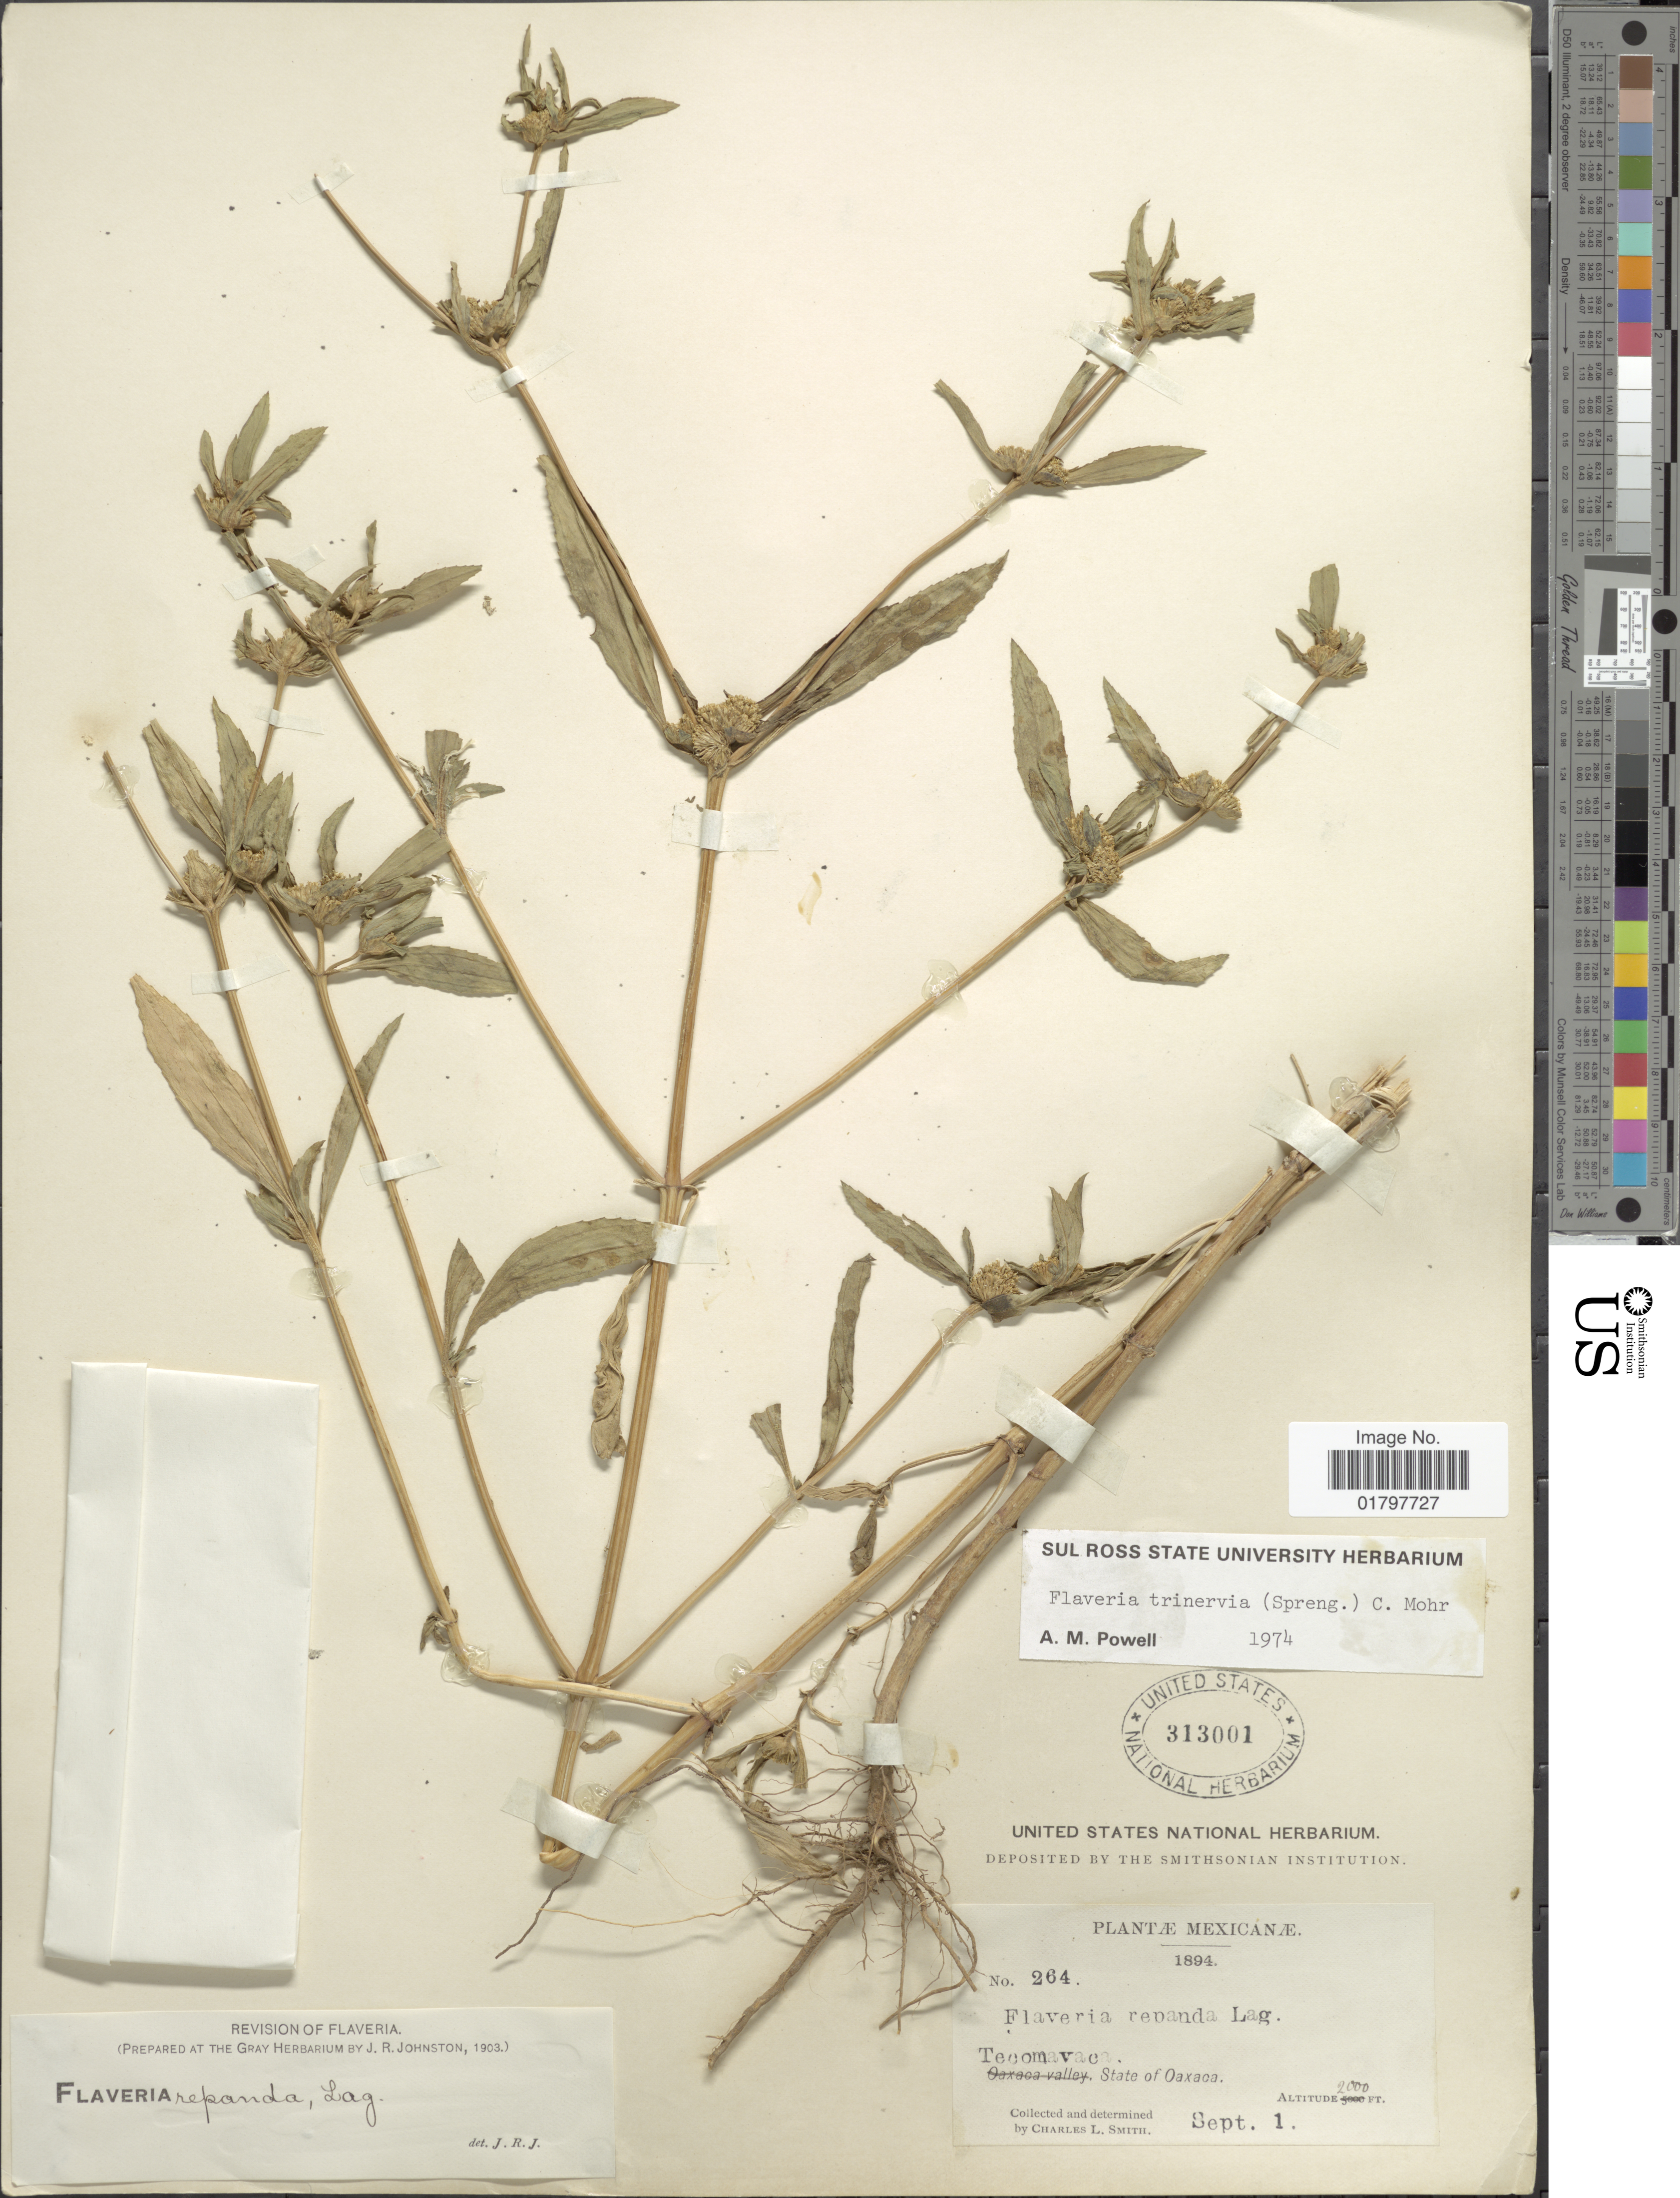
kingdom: Plantae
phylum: Tracheophyta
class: Magnoliopsida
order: Asterales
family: Asteraceae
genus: Flaveria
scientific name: Flaveria trinervia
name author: (Spreng.) C. Mohr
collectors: C. L. Smith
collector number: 264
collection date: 1894-09-01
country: Mexico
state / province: Oaxaca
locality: Tecomavaca. State of Oaxaca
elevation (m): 610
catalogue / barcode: US 313001